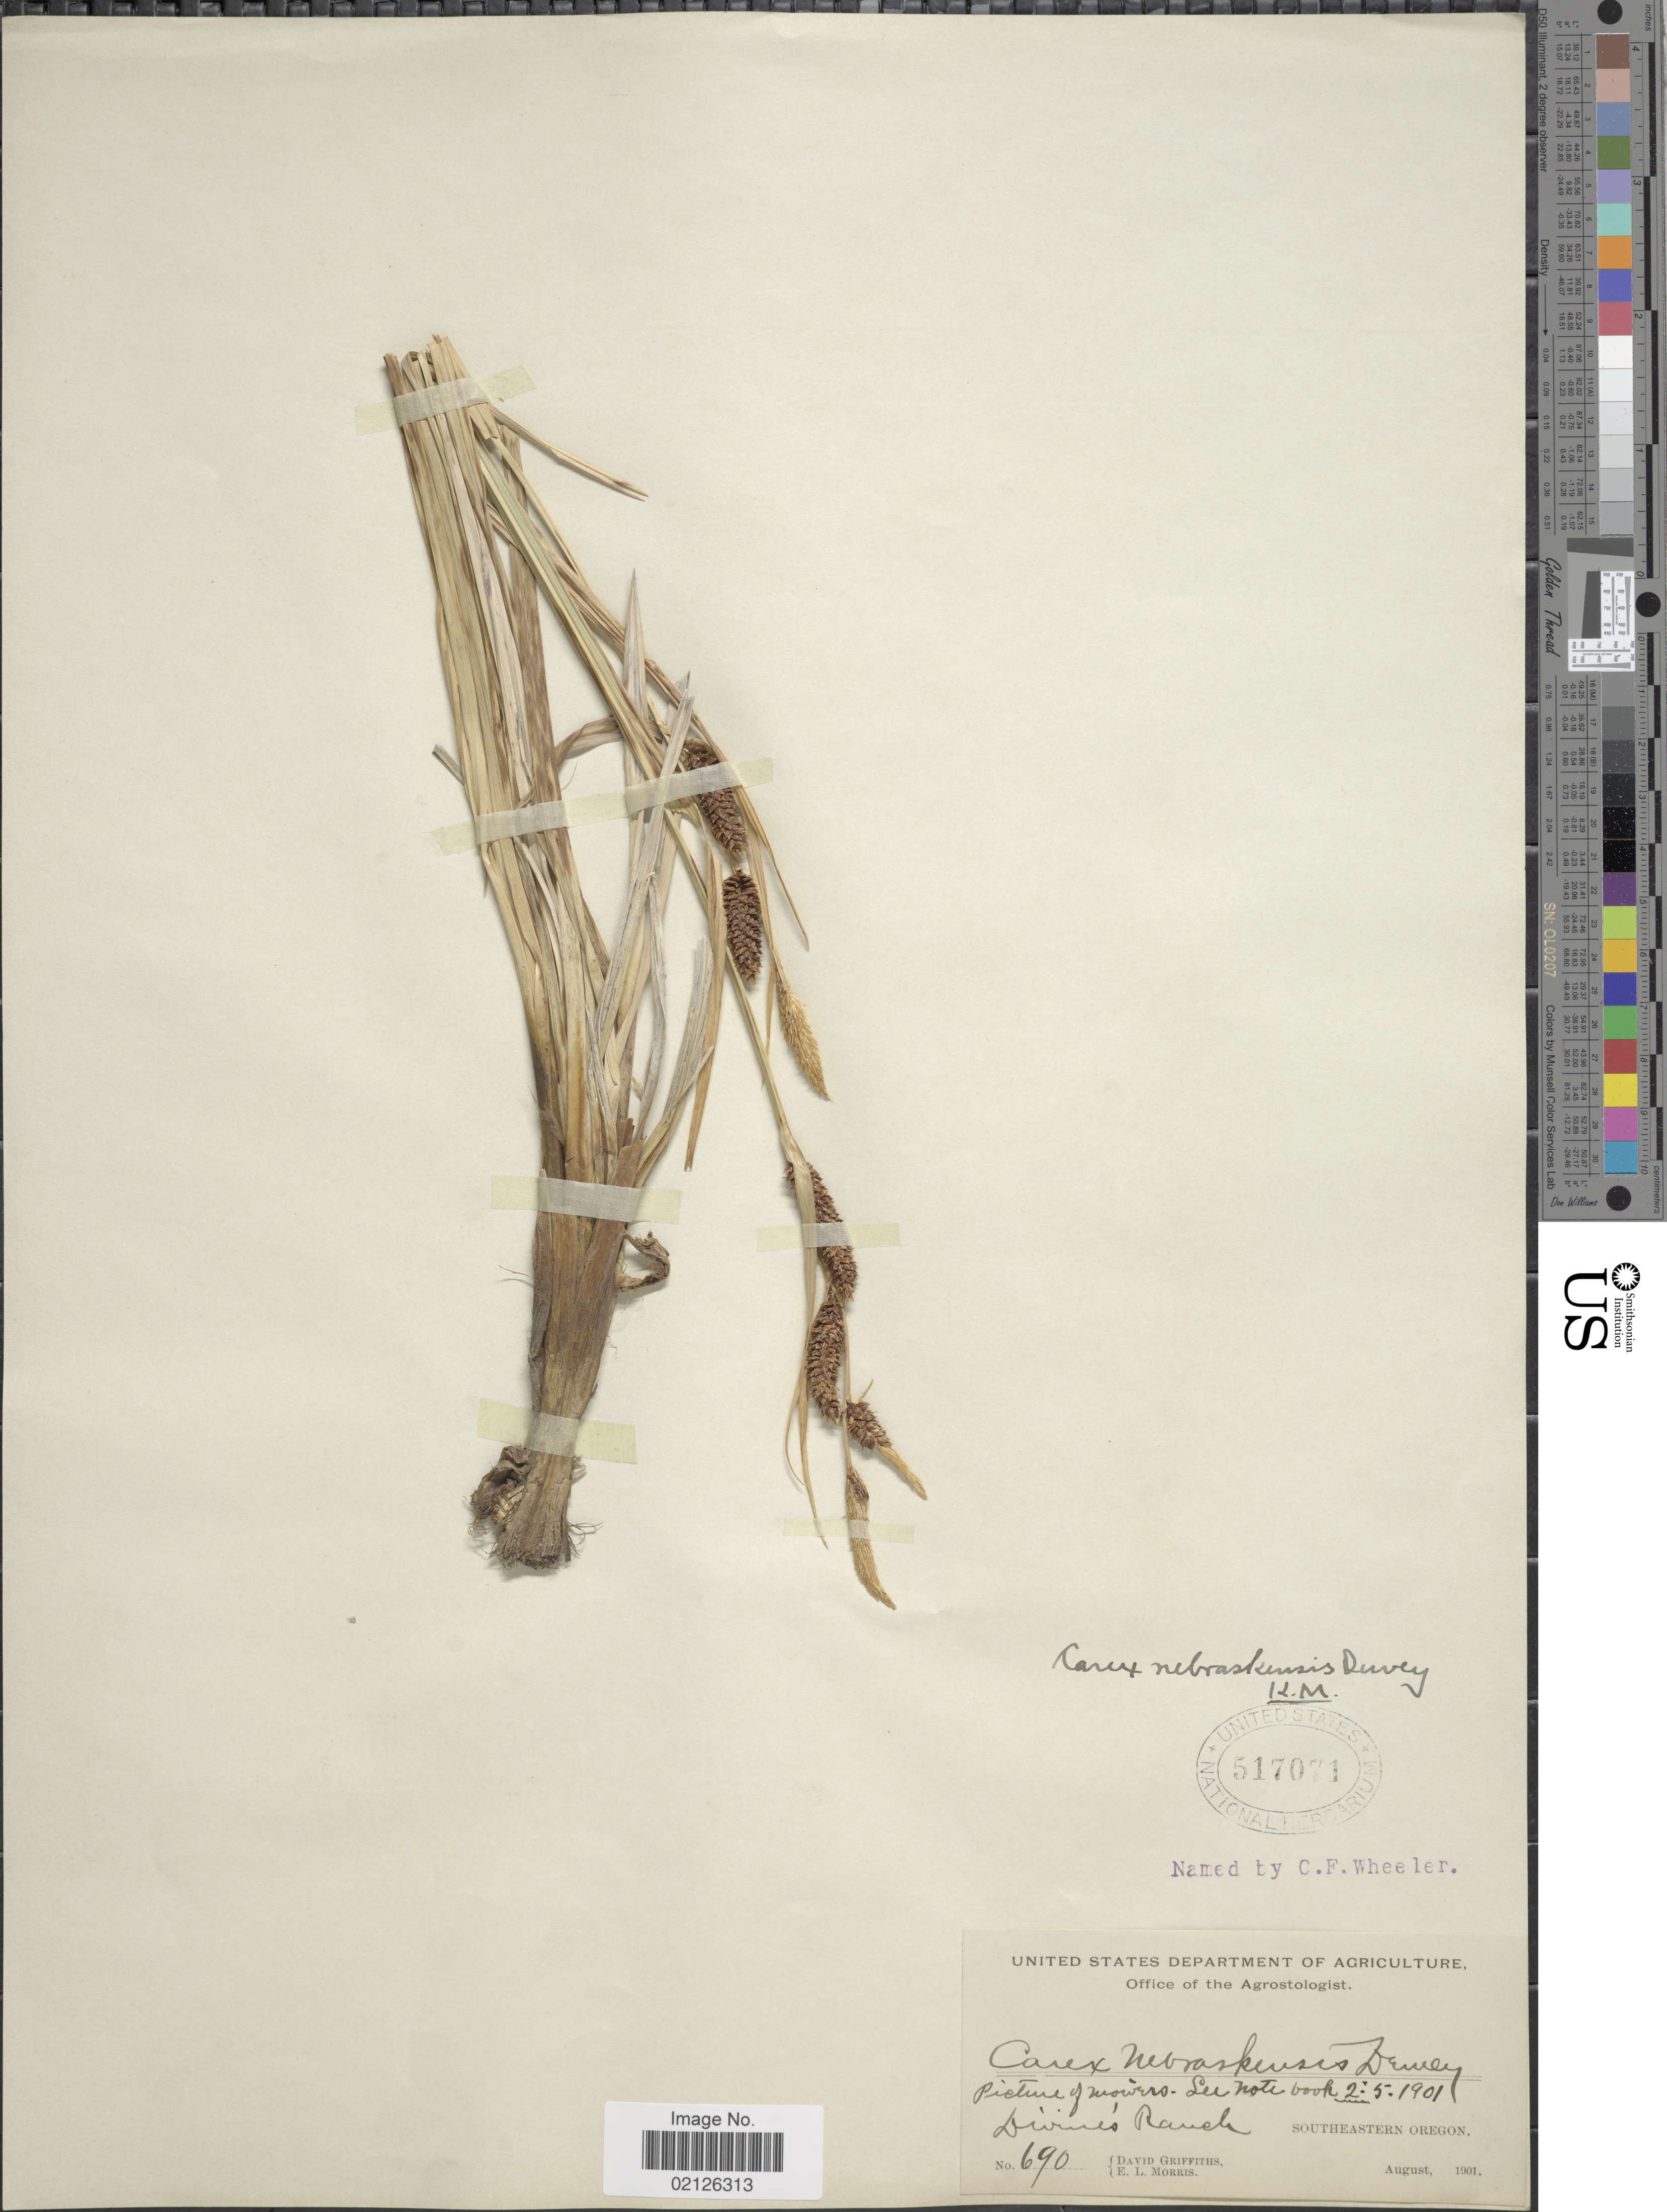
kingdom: Plantae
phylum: Tracheophyta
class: Liliopsida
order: Poales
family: Cyperaceae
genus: Carex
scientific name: Carex nebrascensis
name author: Dewey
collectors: D. Griffiths & E. Morris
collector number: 690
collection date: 1901-08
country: United States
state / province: Oregon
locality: Picture of mowers, Divines Ranch, Southeastern Oregon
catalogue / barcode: US 517071